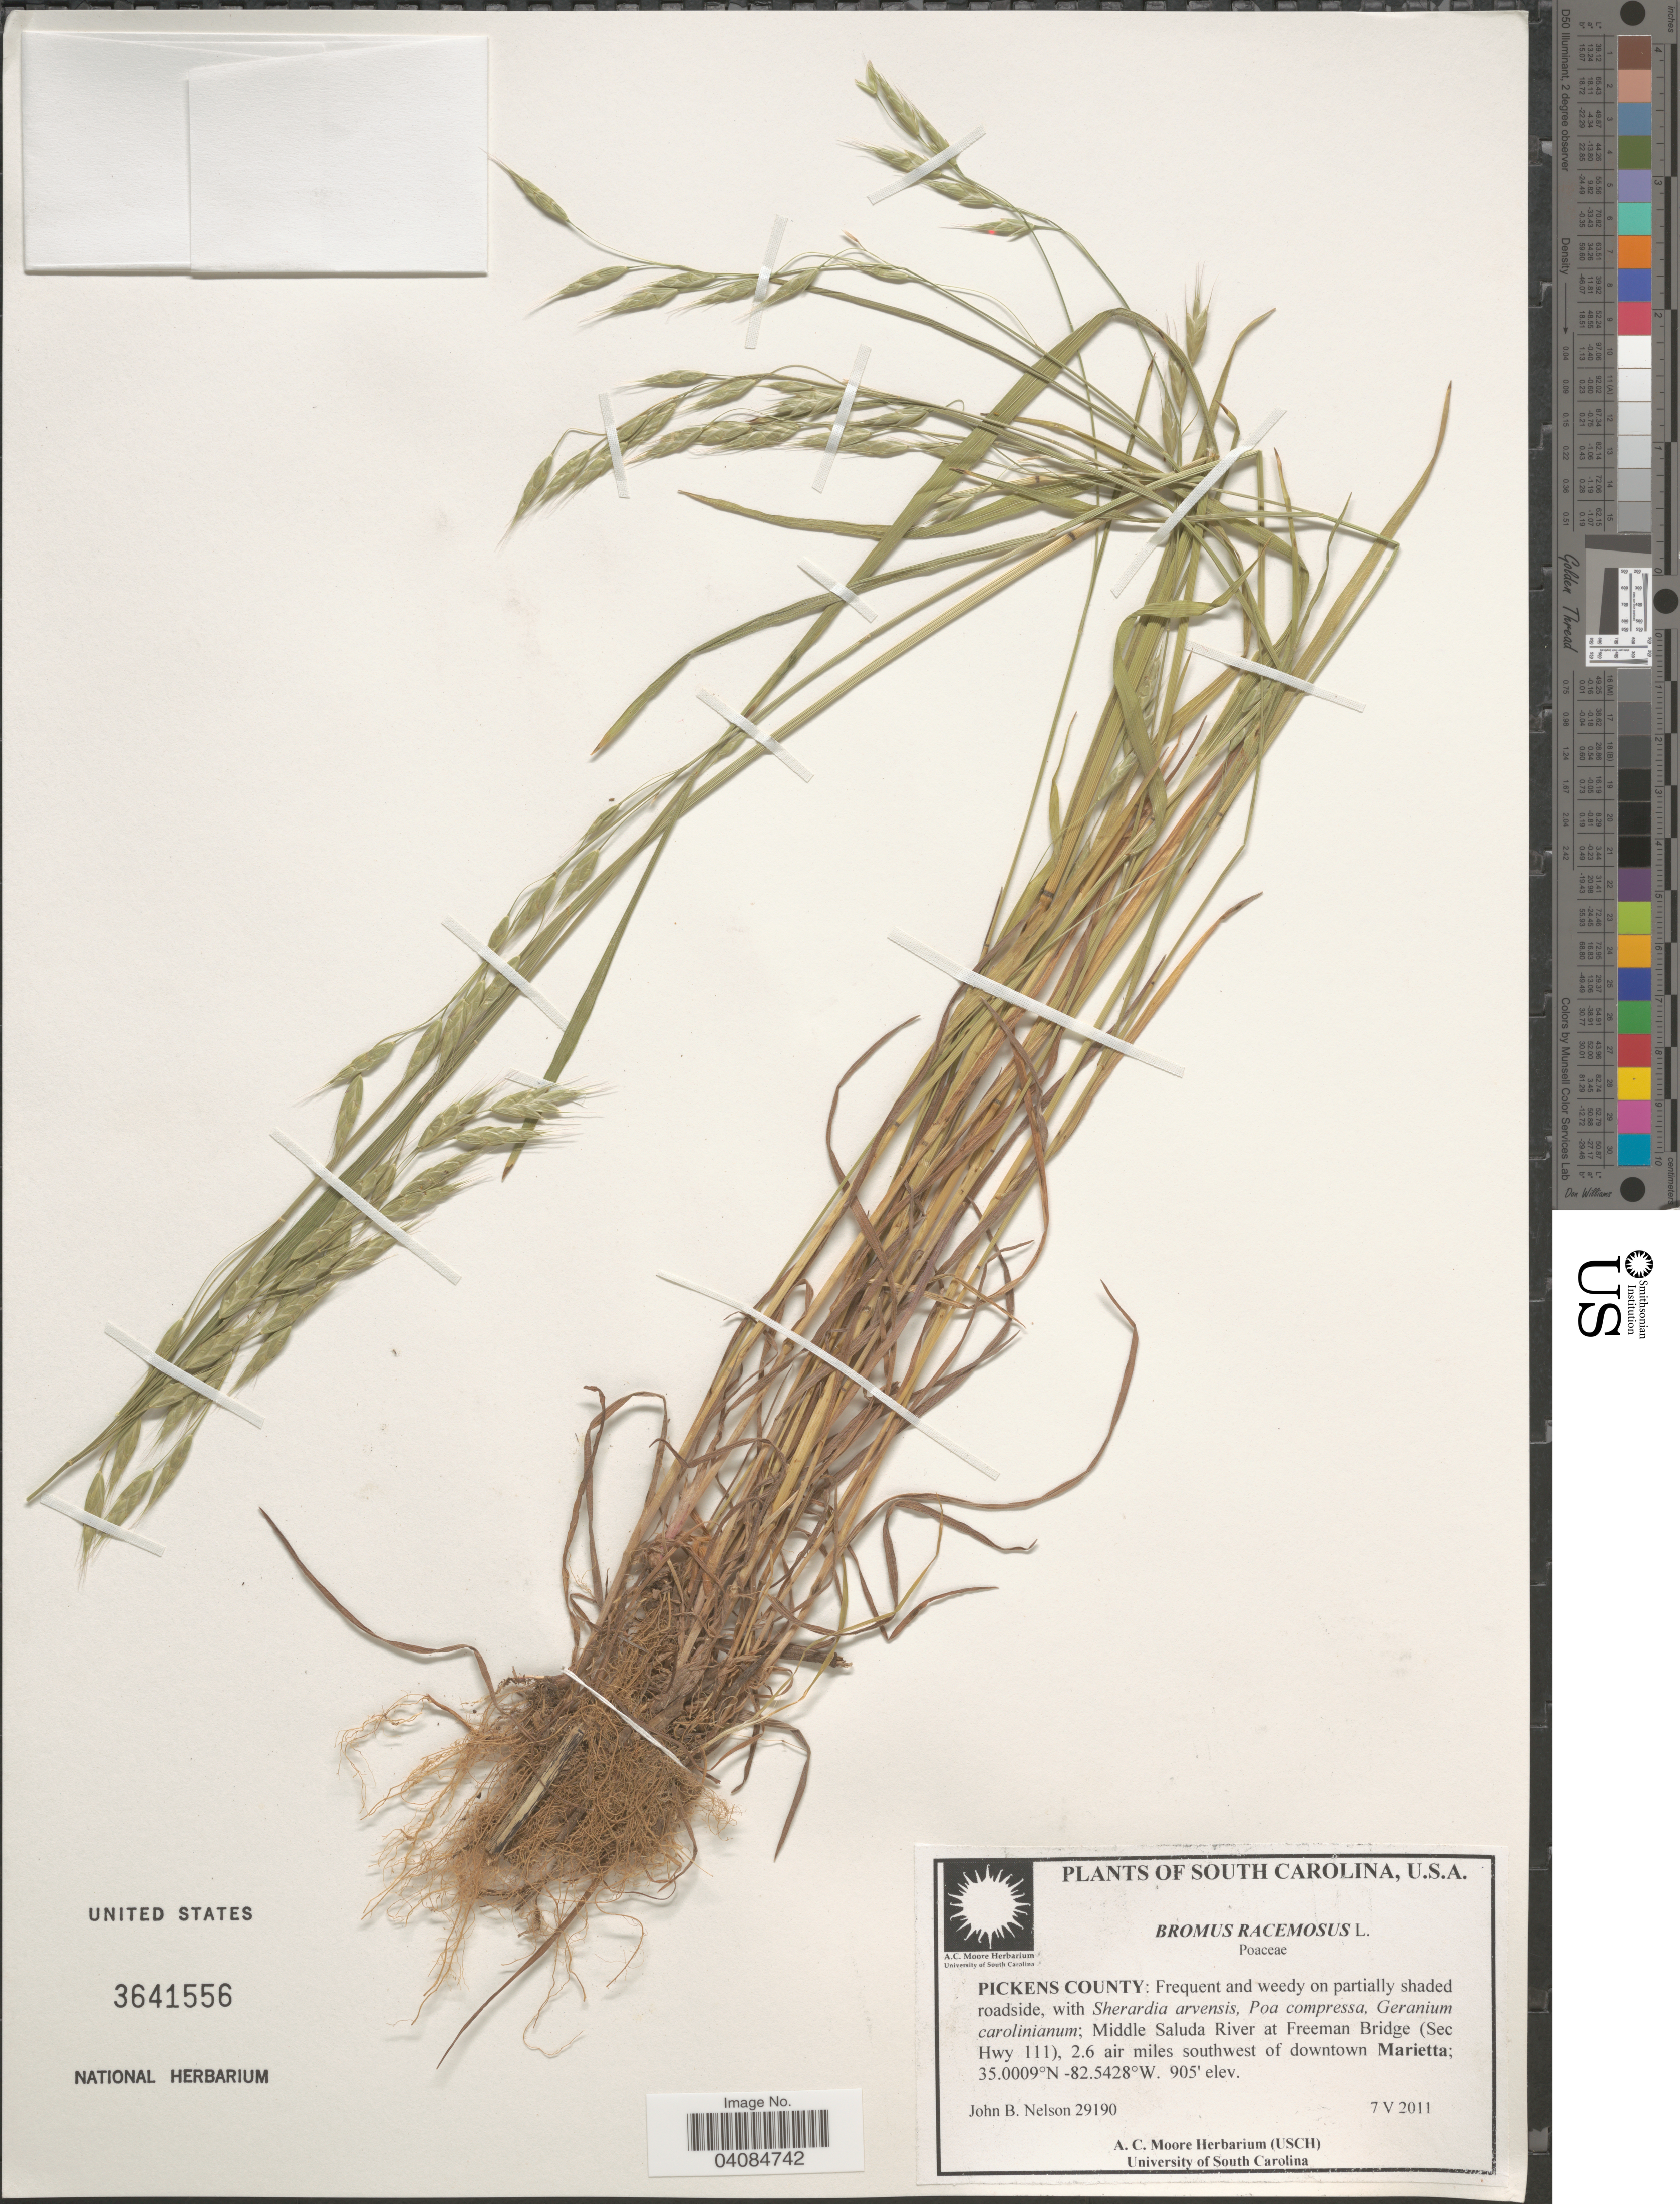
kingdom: Plantae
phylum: Tracheophyta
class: Liliopsida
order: Poales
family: Poaceae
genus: Bromus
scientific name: Bromus racemosus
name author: L.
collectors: J. B. Nelson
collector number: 29190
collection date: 2011-05-07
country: United States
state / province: South Carolina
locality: Pickens County: Frequent and weedy on partially shaded roadside, Middle Saluda River at Freeman Bridge (Sec Hwy 111), 2.6 air miles southwest of downtown Marietta.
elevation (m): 276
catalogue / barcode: US 3641556